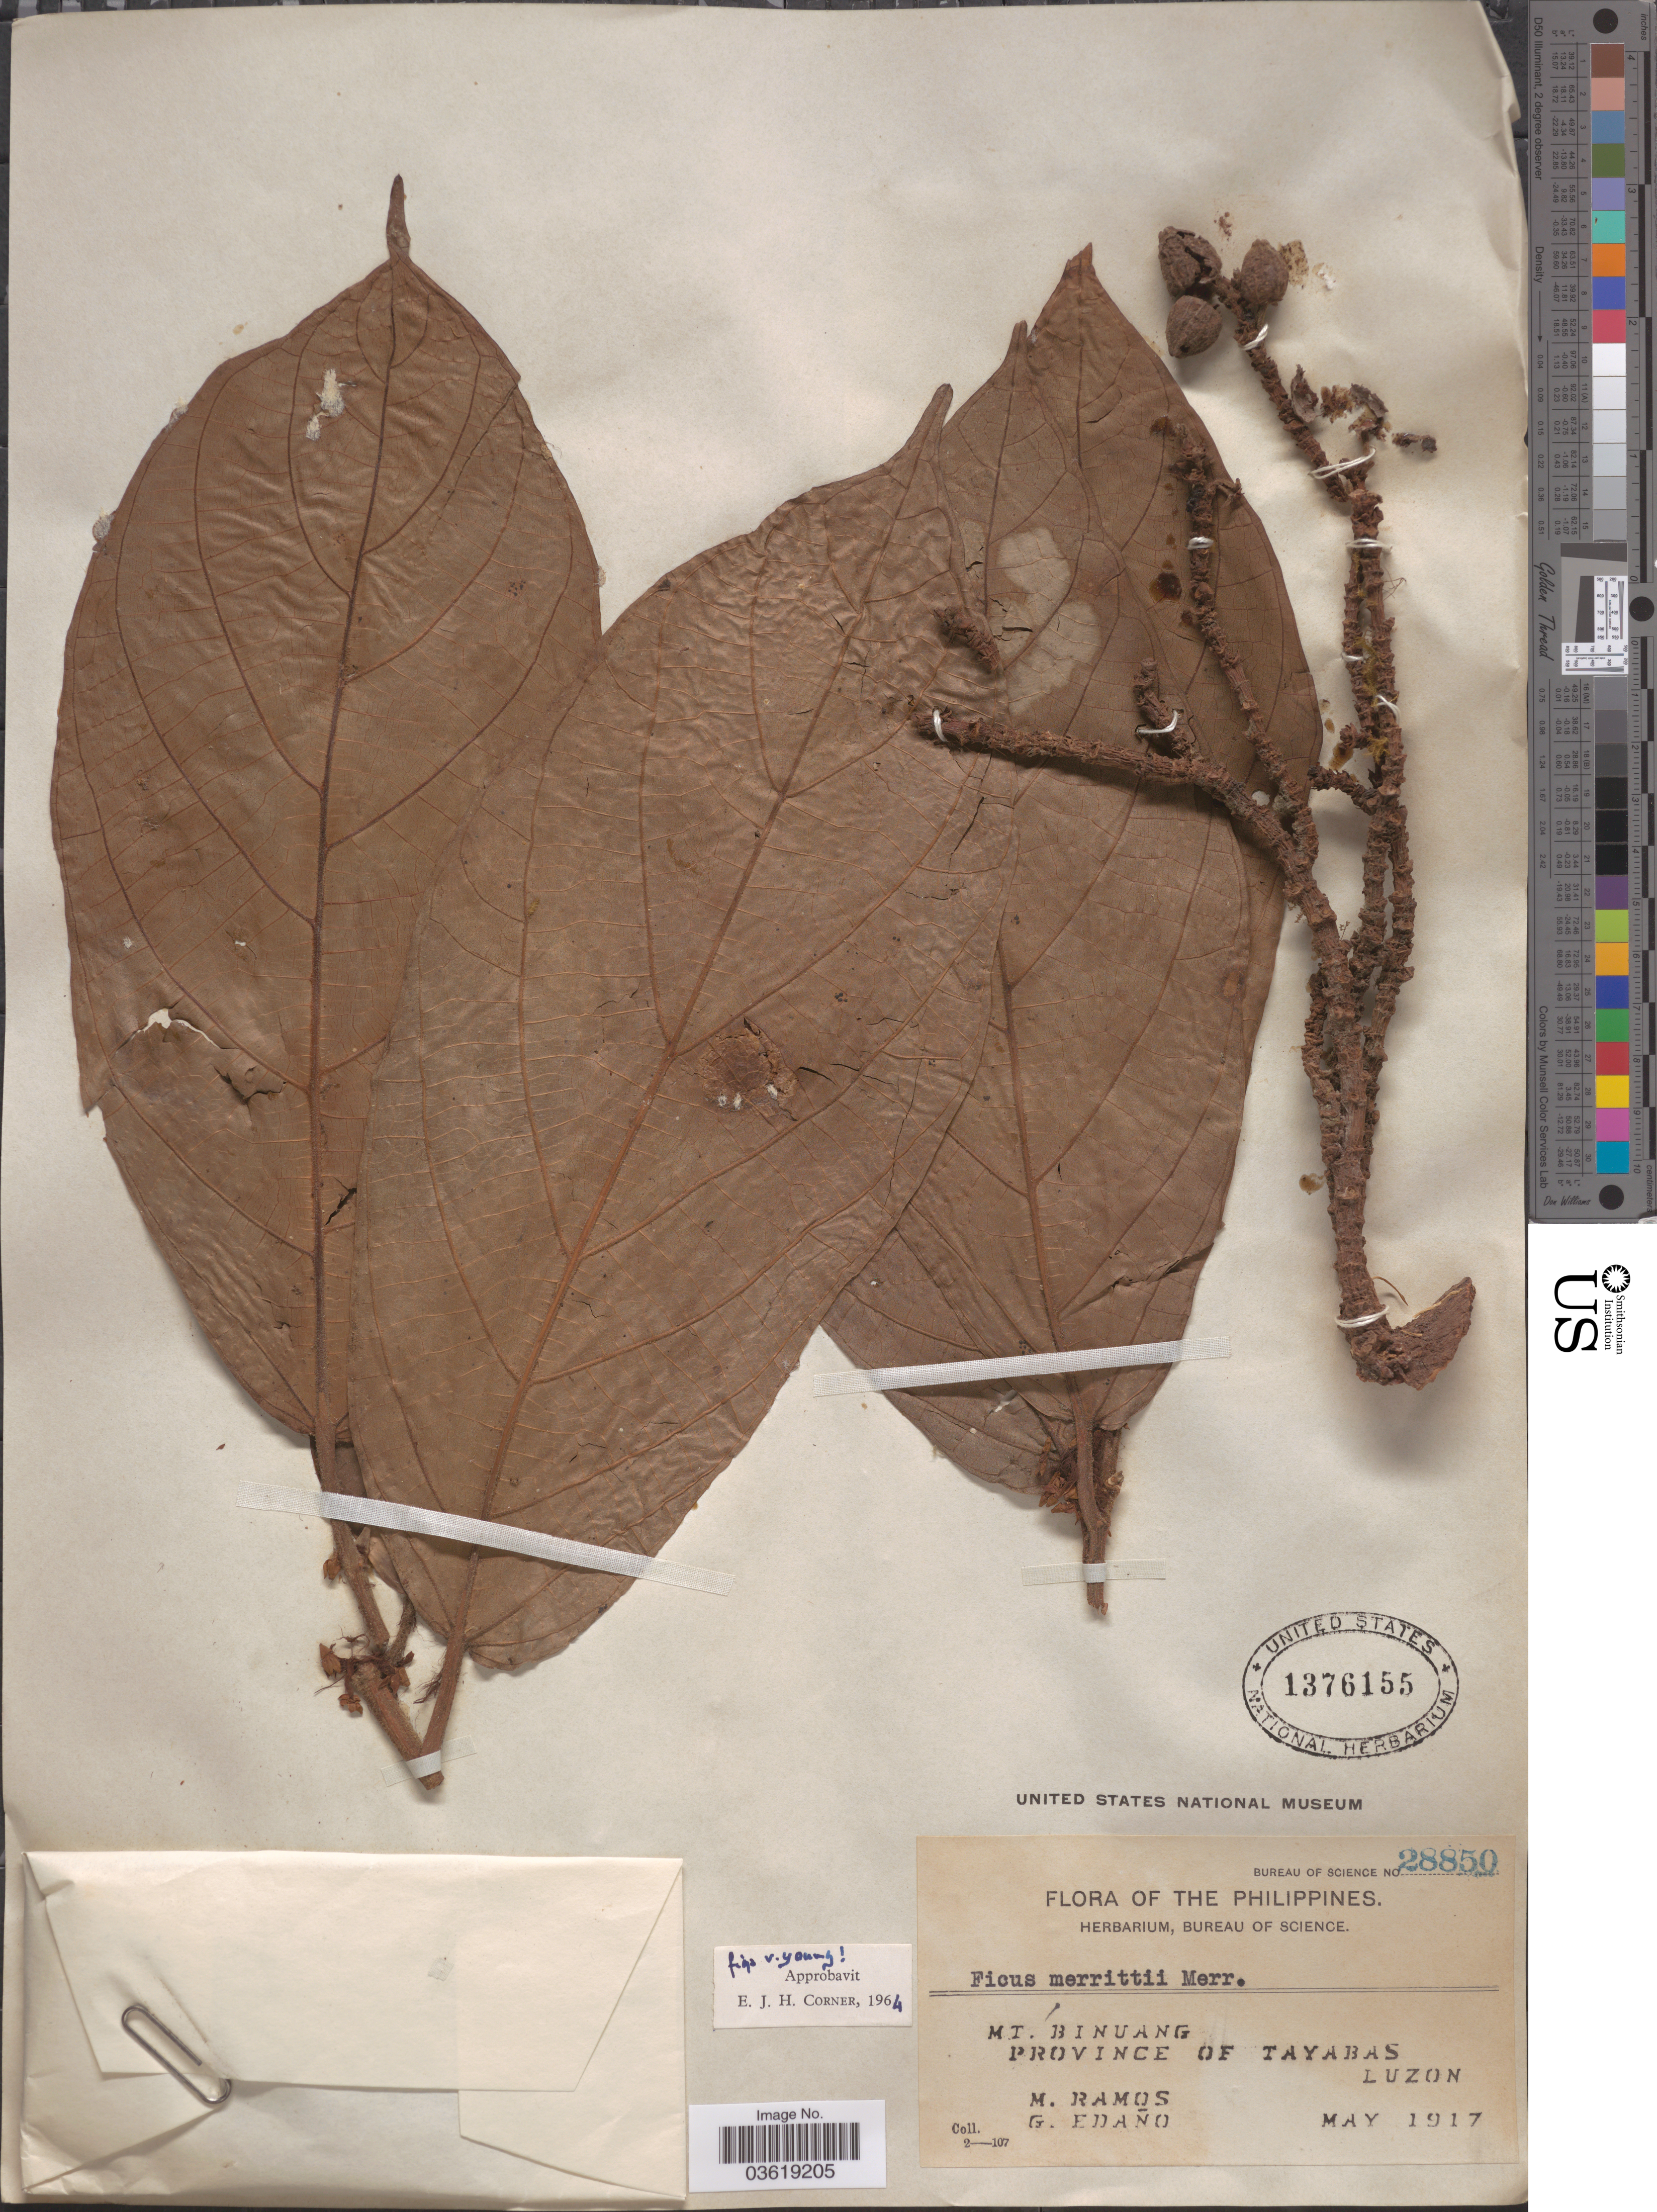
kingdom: Plantae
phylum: Tracheophyta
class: Magnoliopsida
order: Rosales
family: Moraceae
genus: Ficus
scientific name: Ficus merrittii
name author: Merr.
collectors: M. Ramos & G. Edaño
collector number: Bureau of Science 28850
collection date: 1917-05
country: Philippines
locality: Mt. Binuang, Province of Tayabas, Luzon.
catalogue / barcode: US 1376155